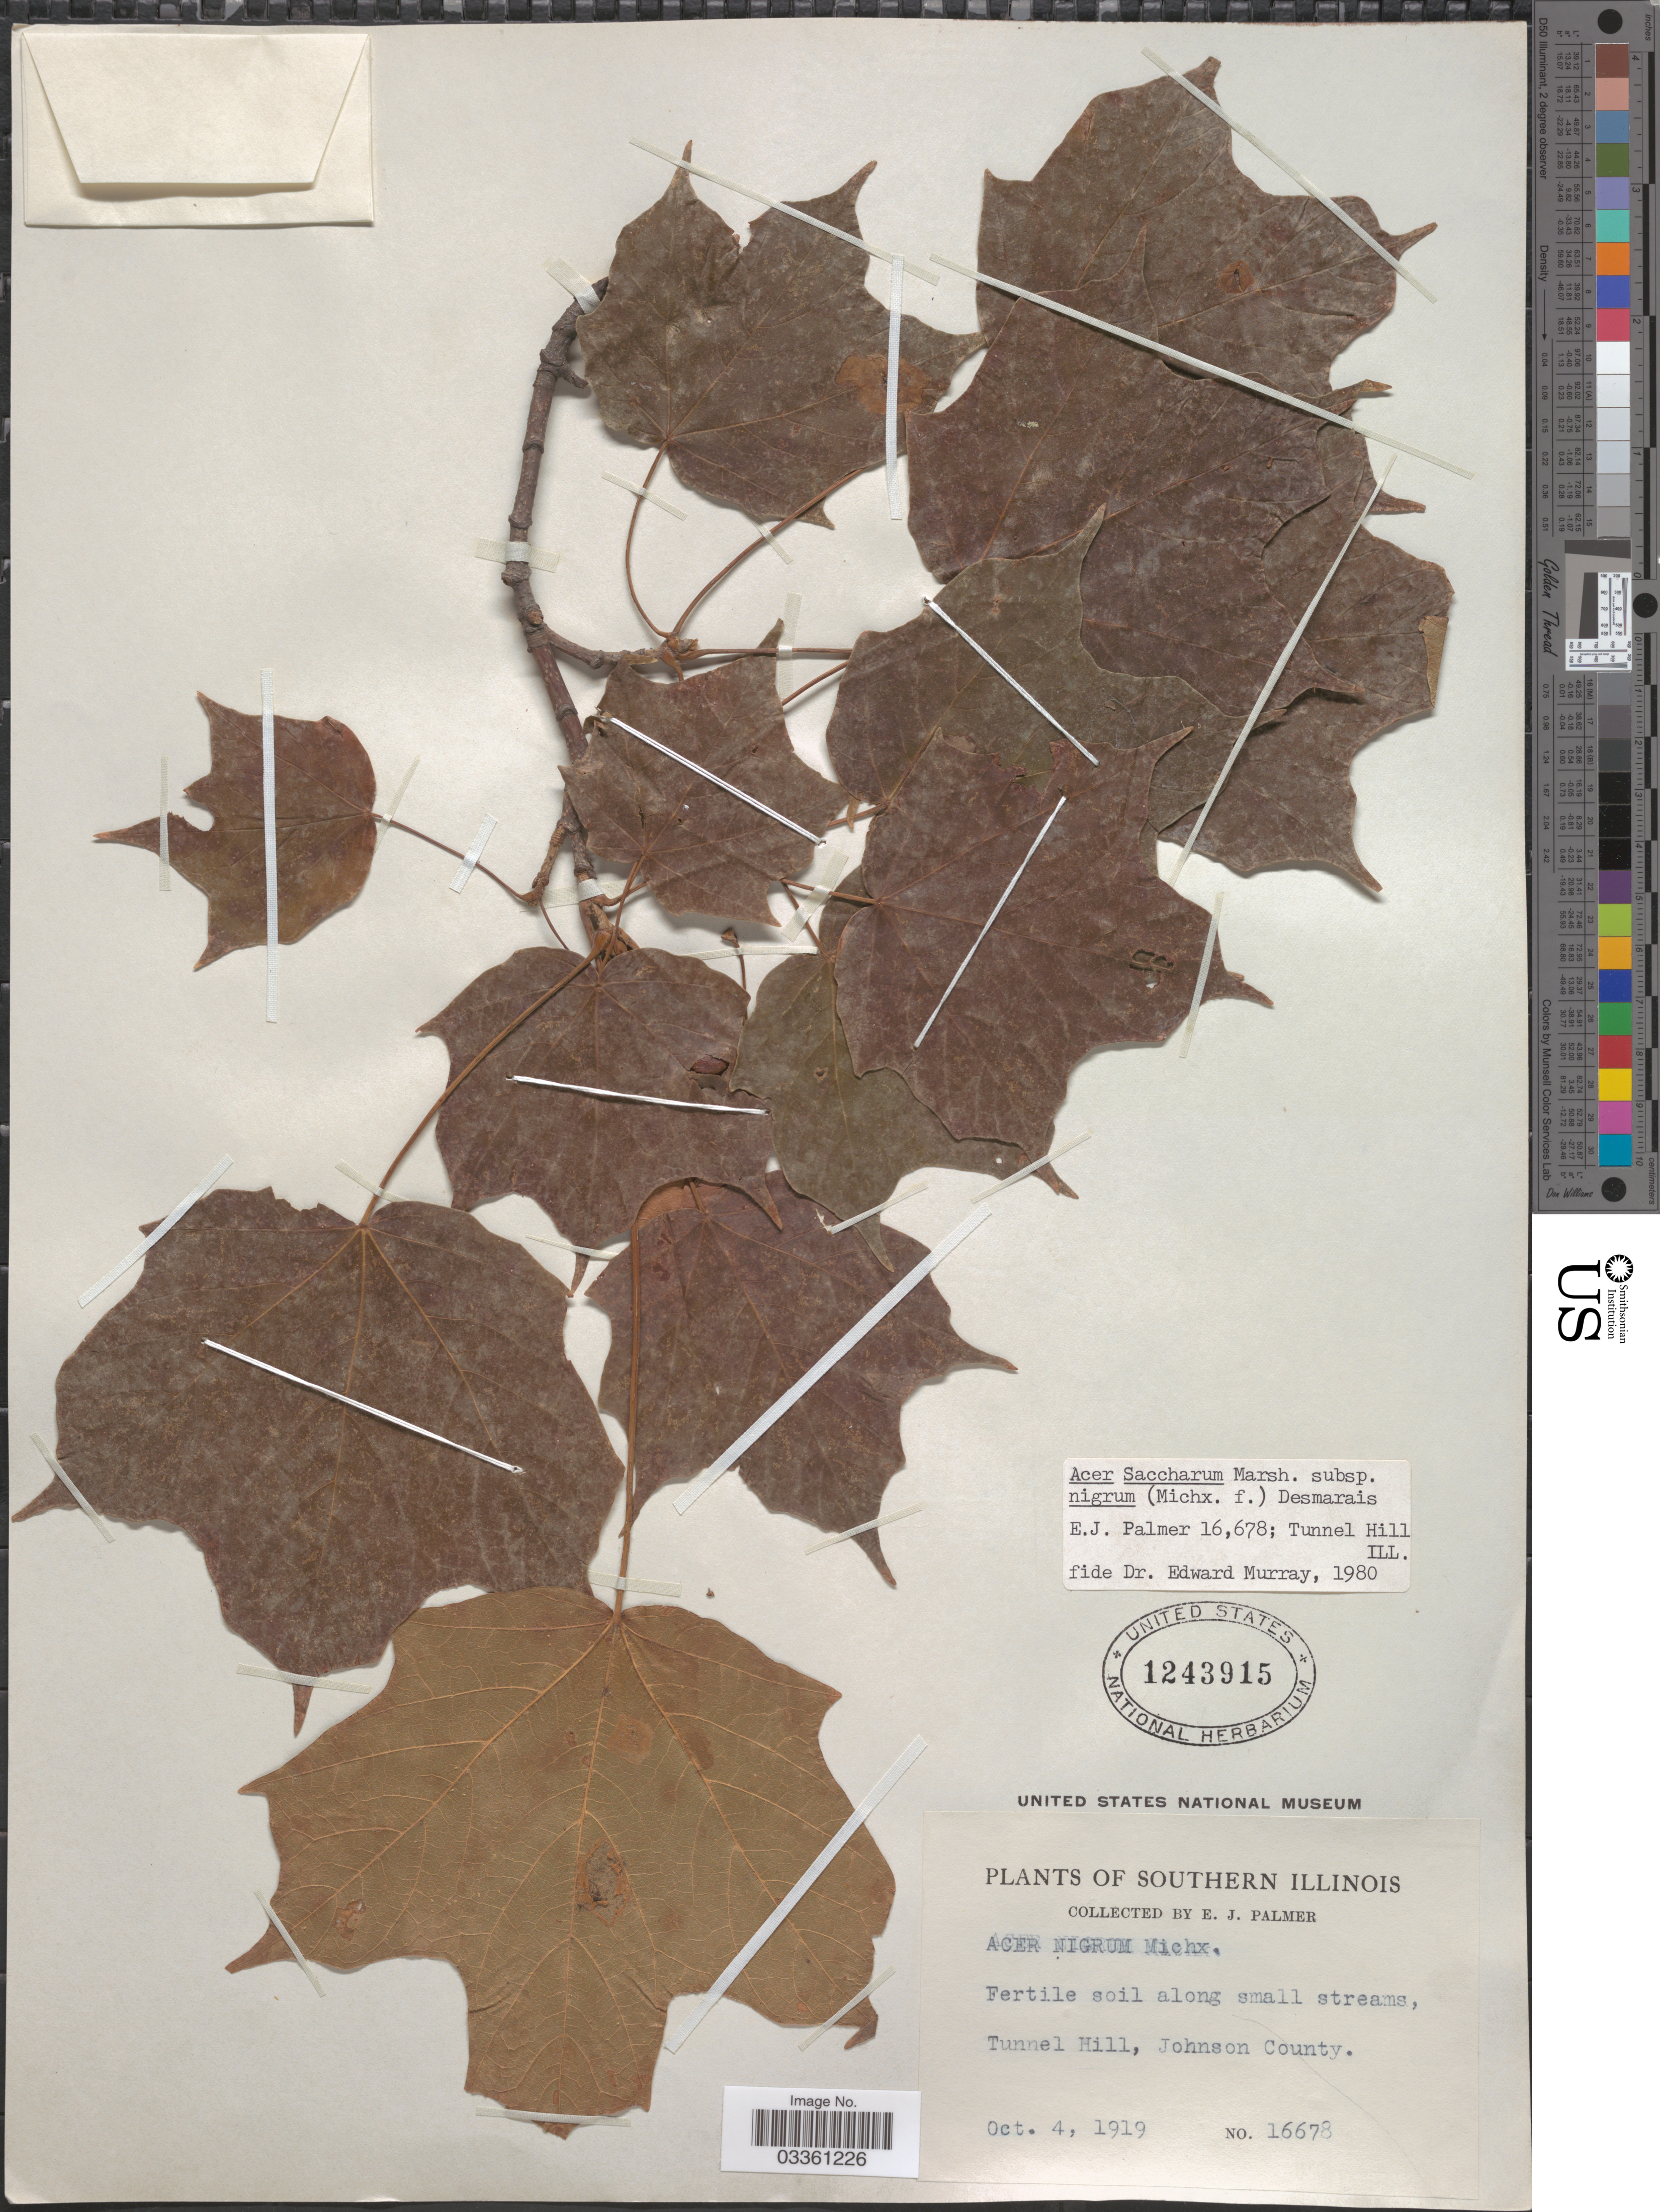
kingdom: Plantae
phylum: Tracheophyta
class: Magnoliopsida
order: Sapindales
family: Sapindaceae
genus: Acer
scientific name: Acer saccharum subsp. nigrum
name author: (F. Michx.) Desmarais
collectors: E. J. Palmer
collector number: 16678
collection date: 1919-10-04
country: United States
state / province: Illinois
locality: Southern Illinois. Tunnell Hill, Johnson County.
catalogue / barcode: US 1243915